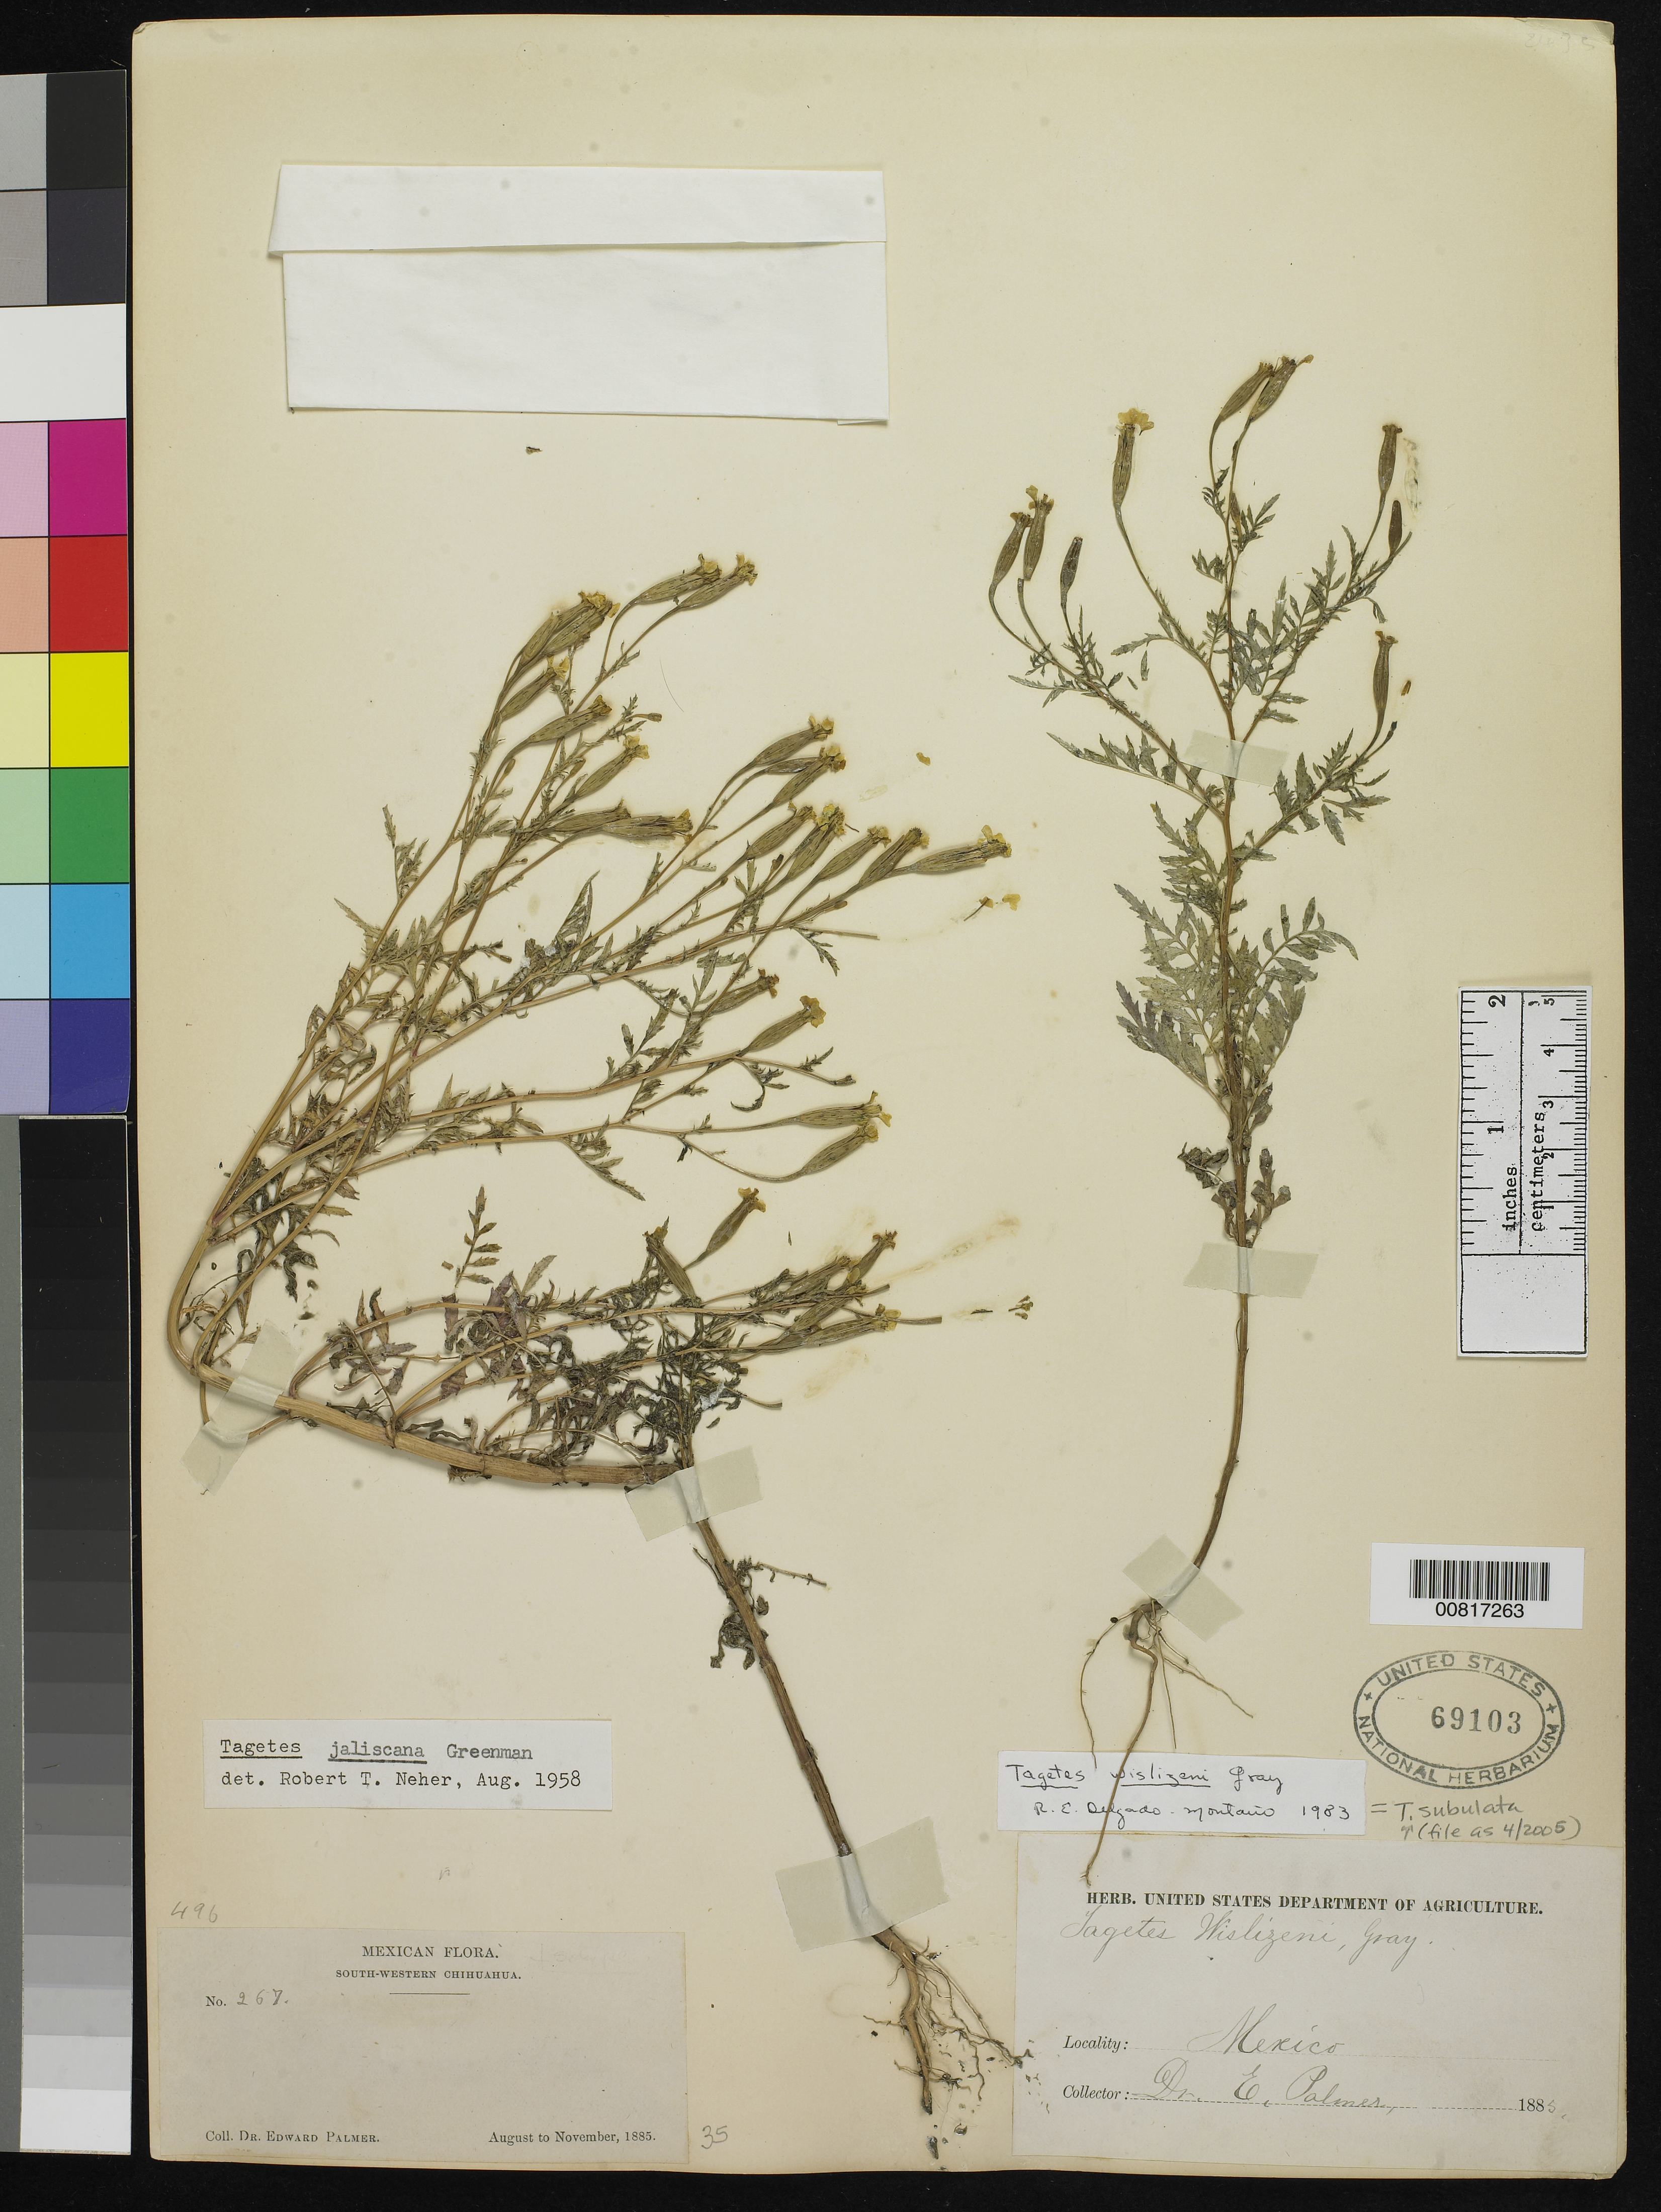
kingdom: Plantae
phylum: Tracheophyta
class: Magnoliopsida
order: Asterales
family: Asteraceae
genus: Tagetes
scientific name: Tagetes jaliscensis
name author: Greenm.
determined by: Schiavinato, Dario J.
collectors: E. Palmer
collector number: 267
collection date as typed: Aug 1885 to -- Nov 1885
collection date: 1885-08/1885-11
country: Mexico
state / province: Chihuahua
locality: South-Western Chihuahua.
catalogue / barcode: US 69103